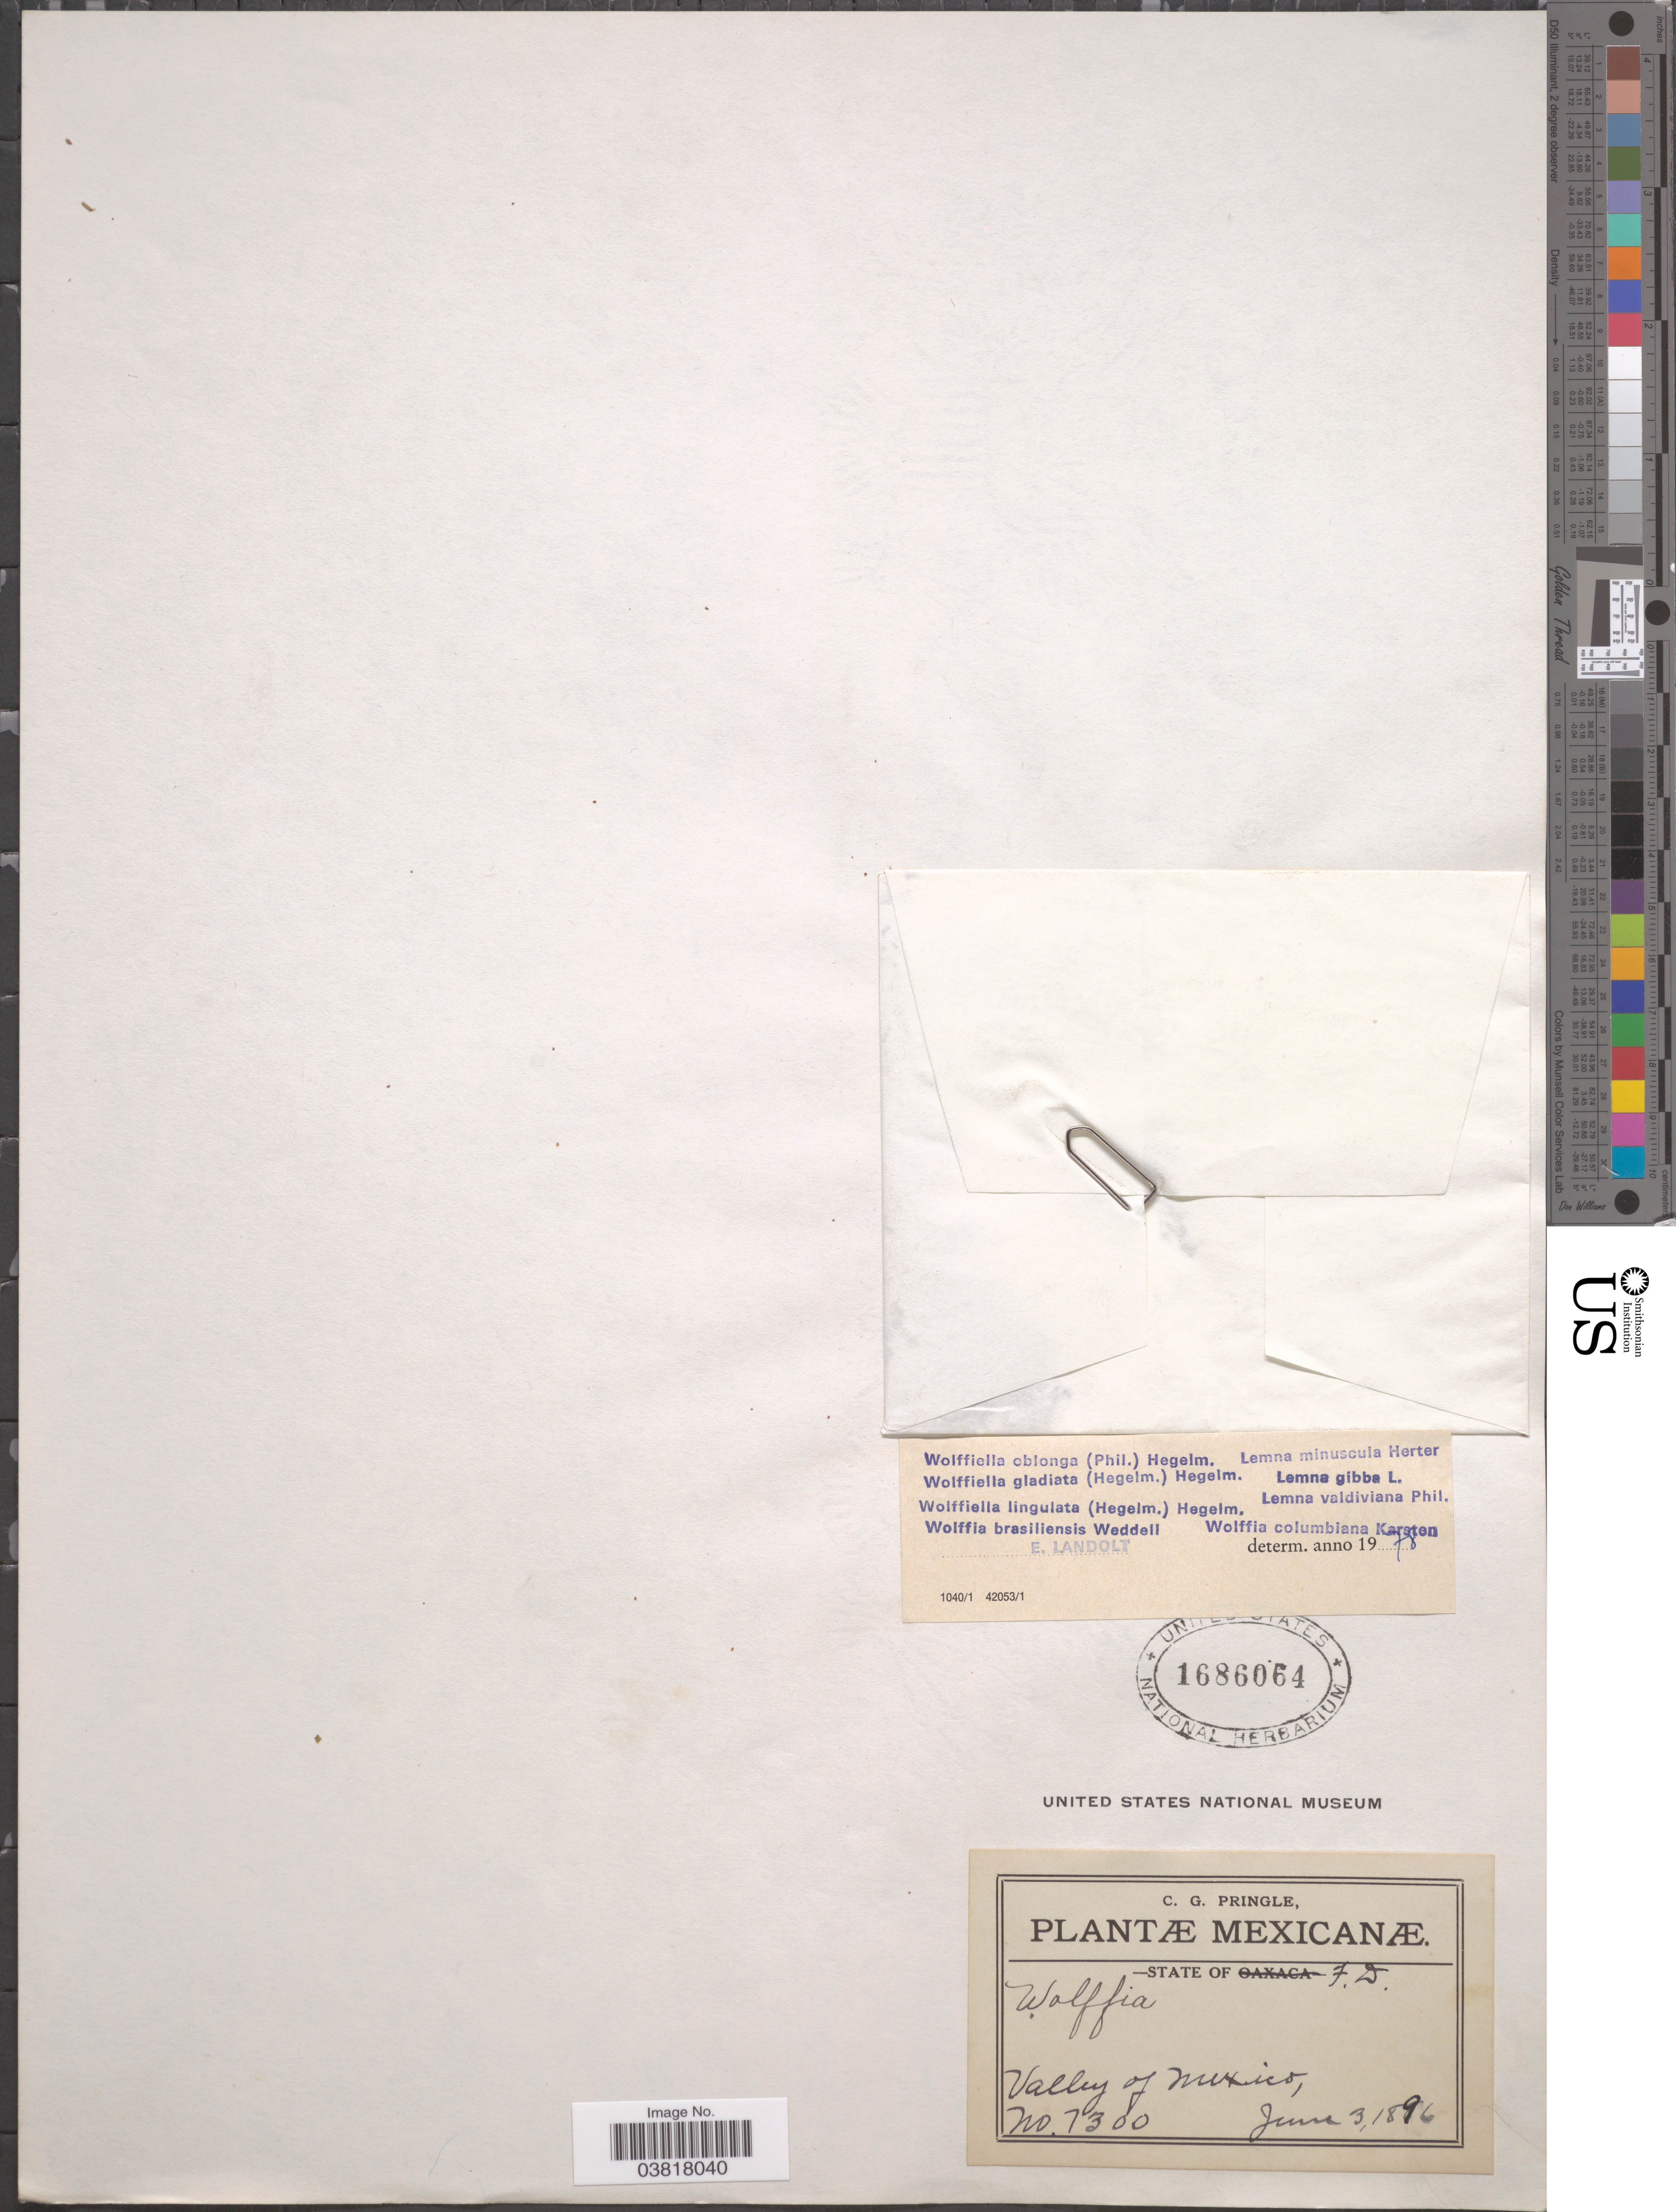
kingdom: Plantae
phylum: Tracheophyta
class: Liliopsida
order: Alismatales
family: Araceae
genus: Wolffiella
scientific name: Wolffiella oblonga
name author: (Phil.) Hegelm.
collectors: C. G. Pringle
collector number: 7300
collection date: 1896-06-03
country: Mexico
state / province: Distrito Federal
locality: State of F.D. Valley of Mexico.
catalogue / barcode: US 1686064